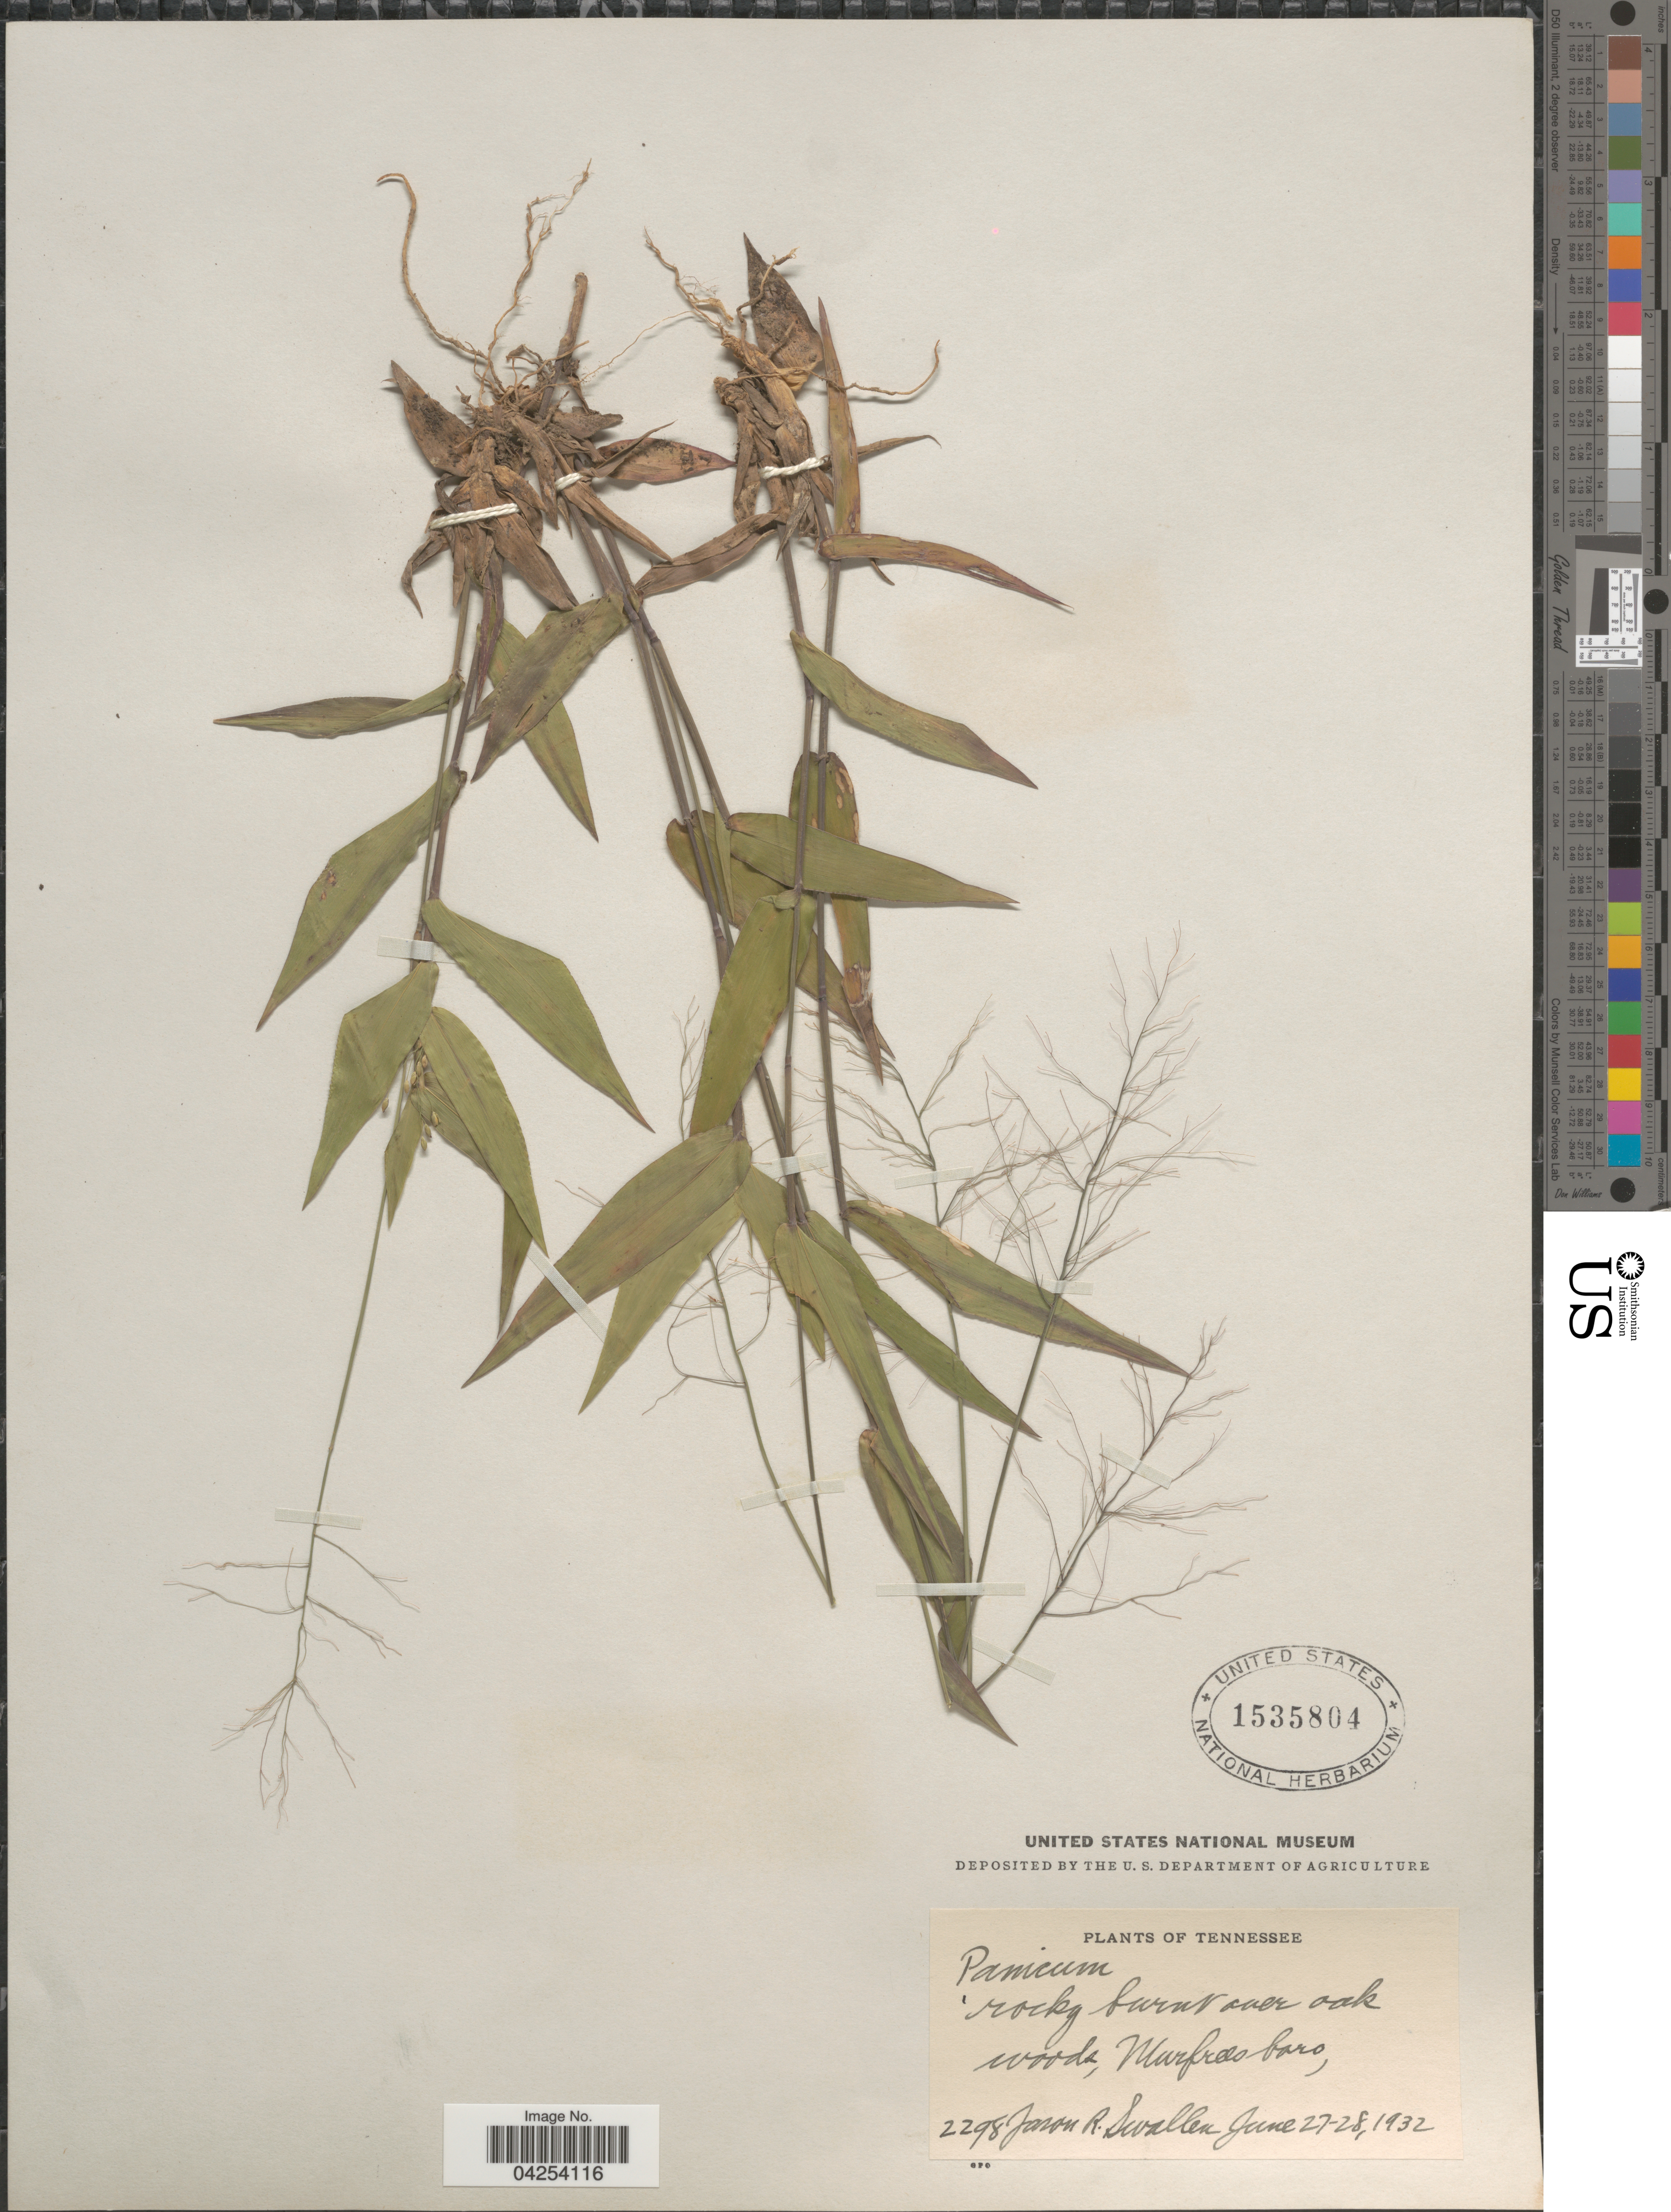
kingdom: Plantae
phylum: Tracheophyta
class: Liliopsida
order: Poales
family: Poaceae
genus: Dichanthelium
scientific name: Dichanthelium commutatum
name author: (Schult.) Gould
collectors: J. R. Swallen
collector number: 2298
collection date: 1932-06-27/1932-06-28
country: United States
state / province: Tennessee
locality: Rocky burnt over oak woods, Murfreesboro.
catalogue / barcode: US 1535804